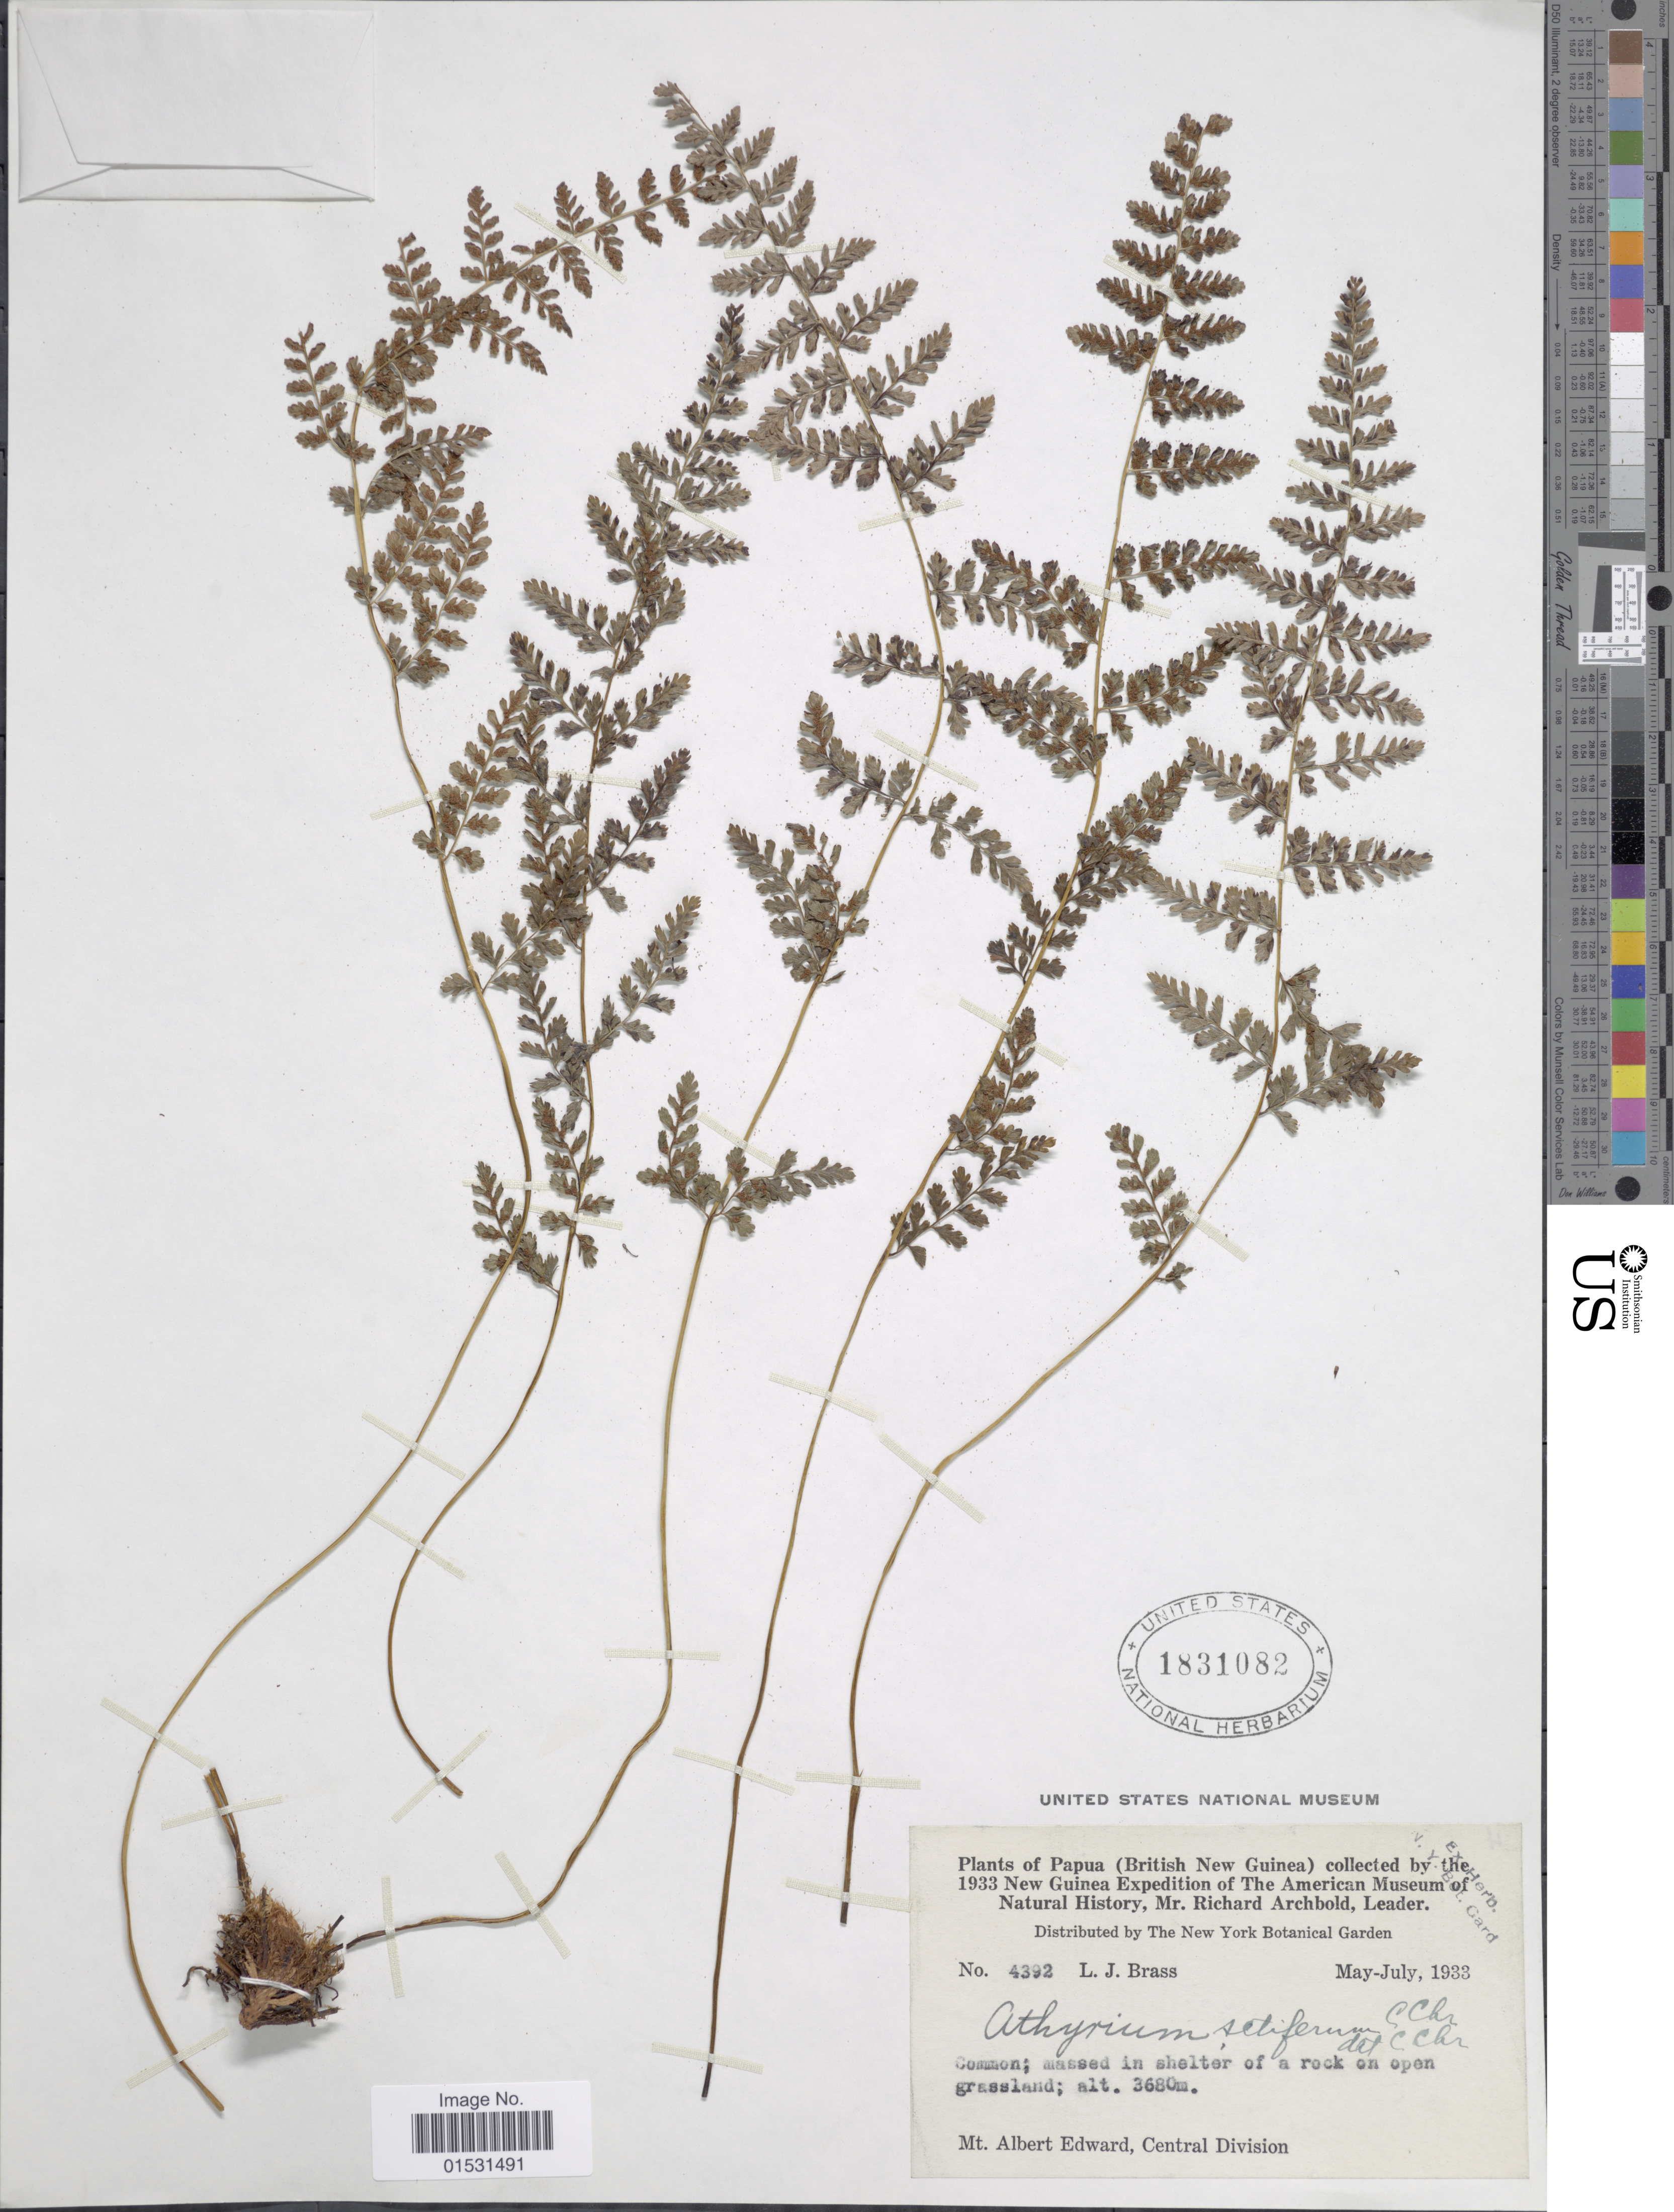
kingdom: Plantae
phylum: Tracheophyta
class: Polypodiopsida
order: Polypodiales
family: Athyriaceae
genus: Athyrium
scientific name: Athyrium setiferum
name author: C. Chr.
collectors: L. J. Brass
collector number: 4392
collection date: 1933-05/1933-07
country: Papua New Guinea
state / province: Central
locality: Papua (British New Guinea). Mt. Albert Edward, Central Division.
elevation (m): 3680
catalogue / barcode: US 1831082